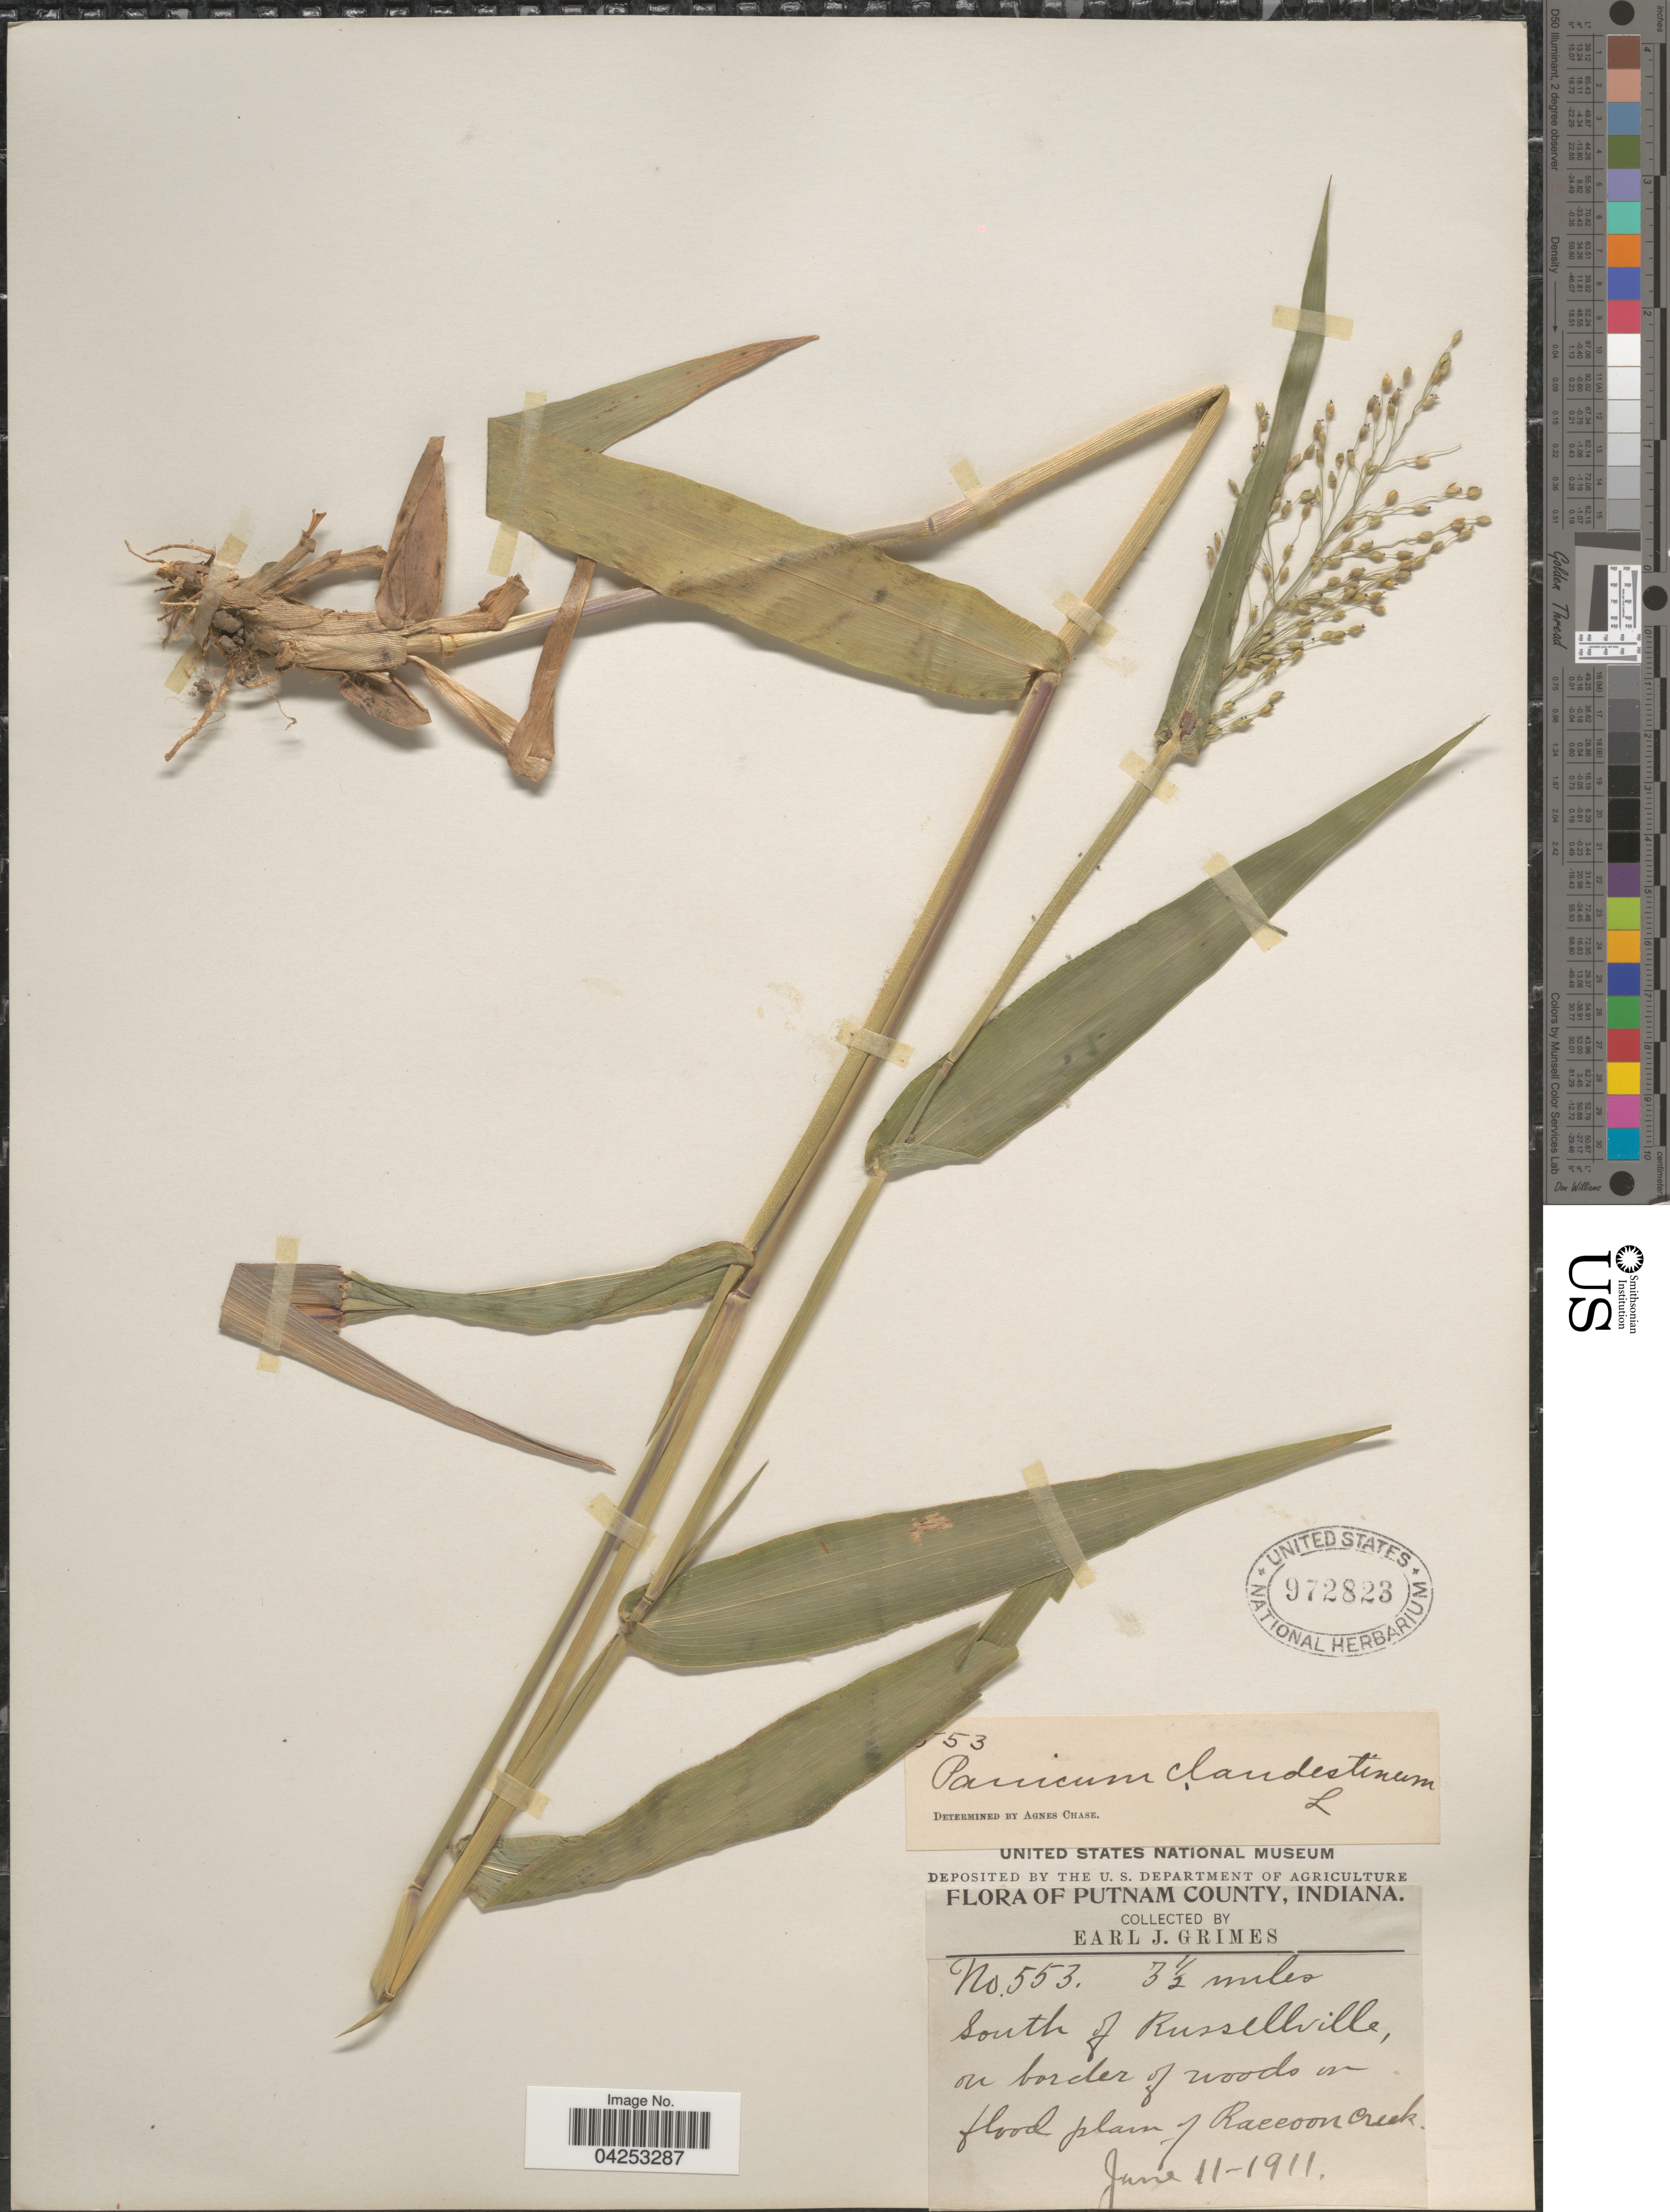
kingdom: Plantae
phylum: Tracheophyta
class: Liliopsida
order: Poales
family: Poaceae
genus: Dichanthelium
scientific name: Dichanthelium clandestinum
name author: (L.) Gould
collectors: E. J. Grimes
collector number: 553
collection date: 1911-06-11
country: United States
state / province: Indiana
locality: Putnam County. 3½ miles South of Russellville, on border of woods on floodplain of Raccoon Creek.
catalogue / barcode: US 972823